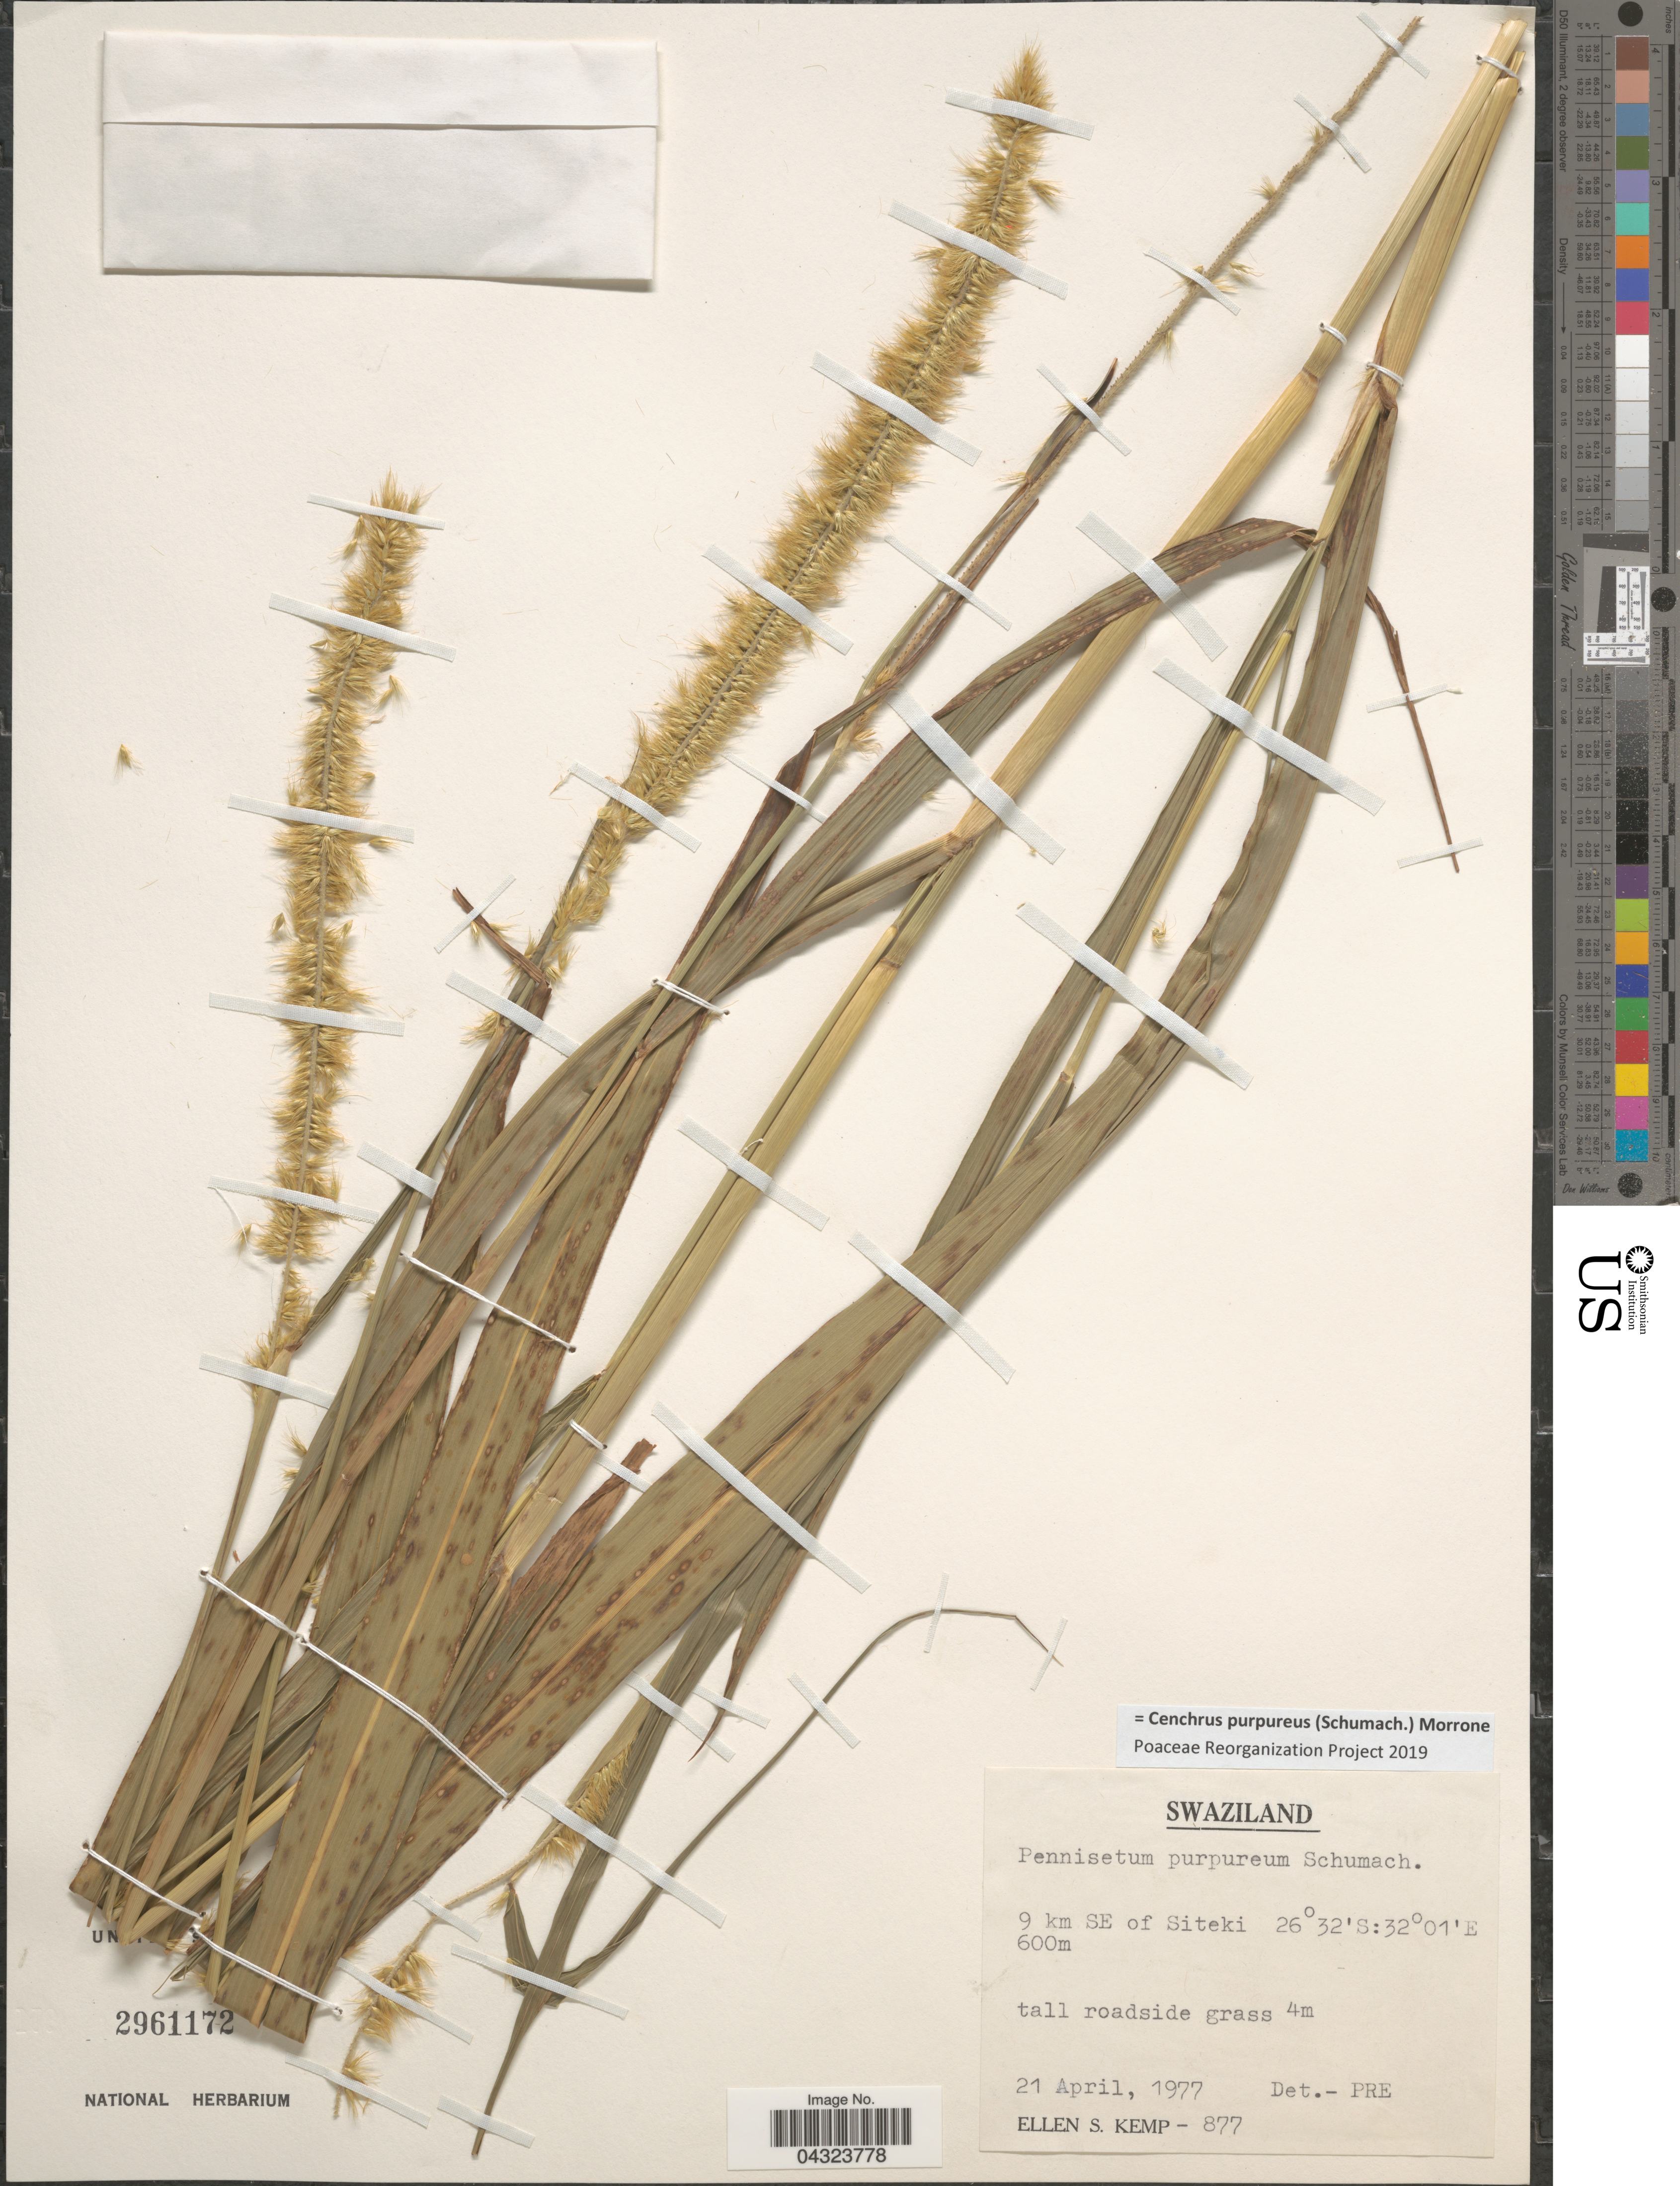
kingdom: Plantae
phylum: Tracheophyta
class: Liliopsida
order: Poales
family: Poaceae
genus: Cenchrus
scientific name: Cenchrus purpureus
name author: (Schumach.) Morrone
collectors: E. S. Kemp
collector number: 877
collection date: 1977-04-21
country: Eswatini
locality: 9 km SE of Siteki.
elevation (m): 600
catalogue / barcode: US 2961172